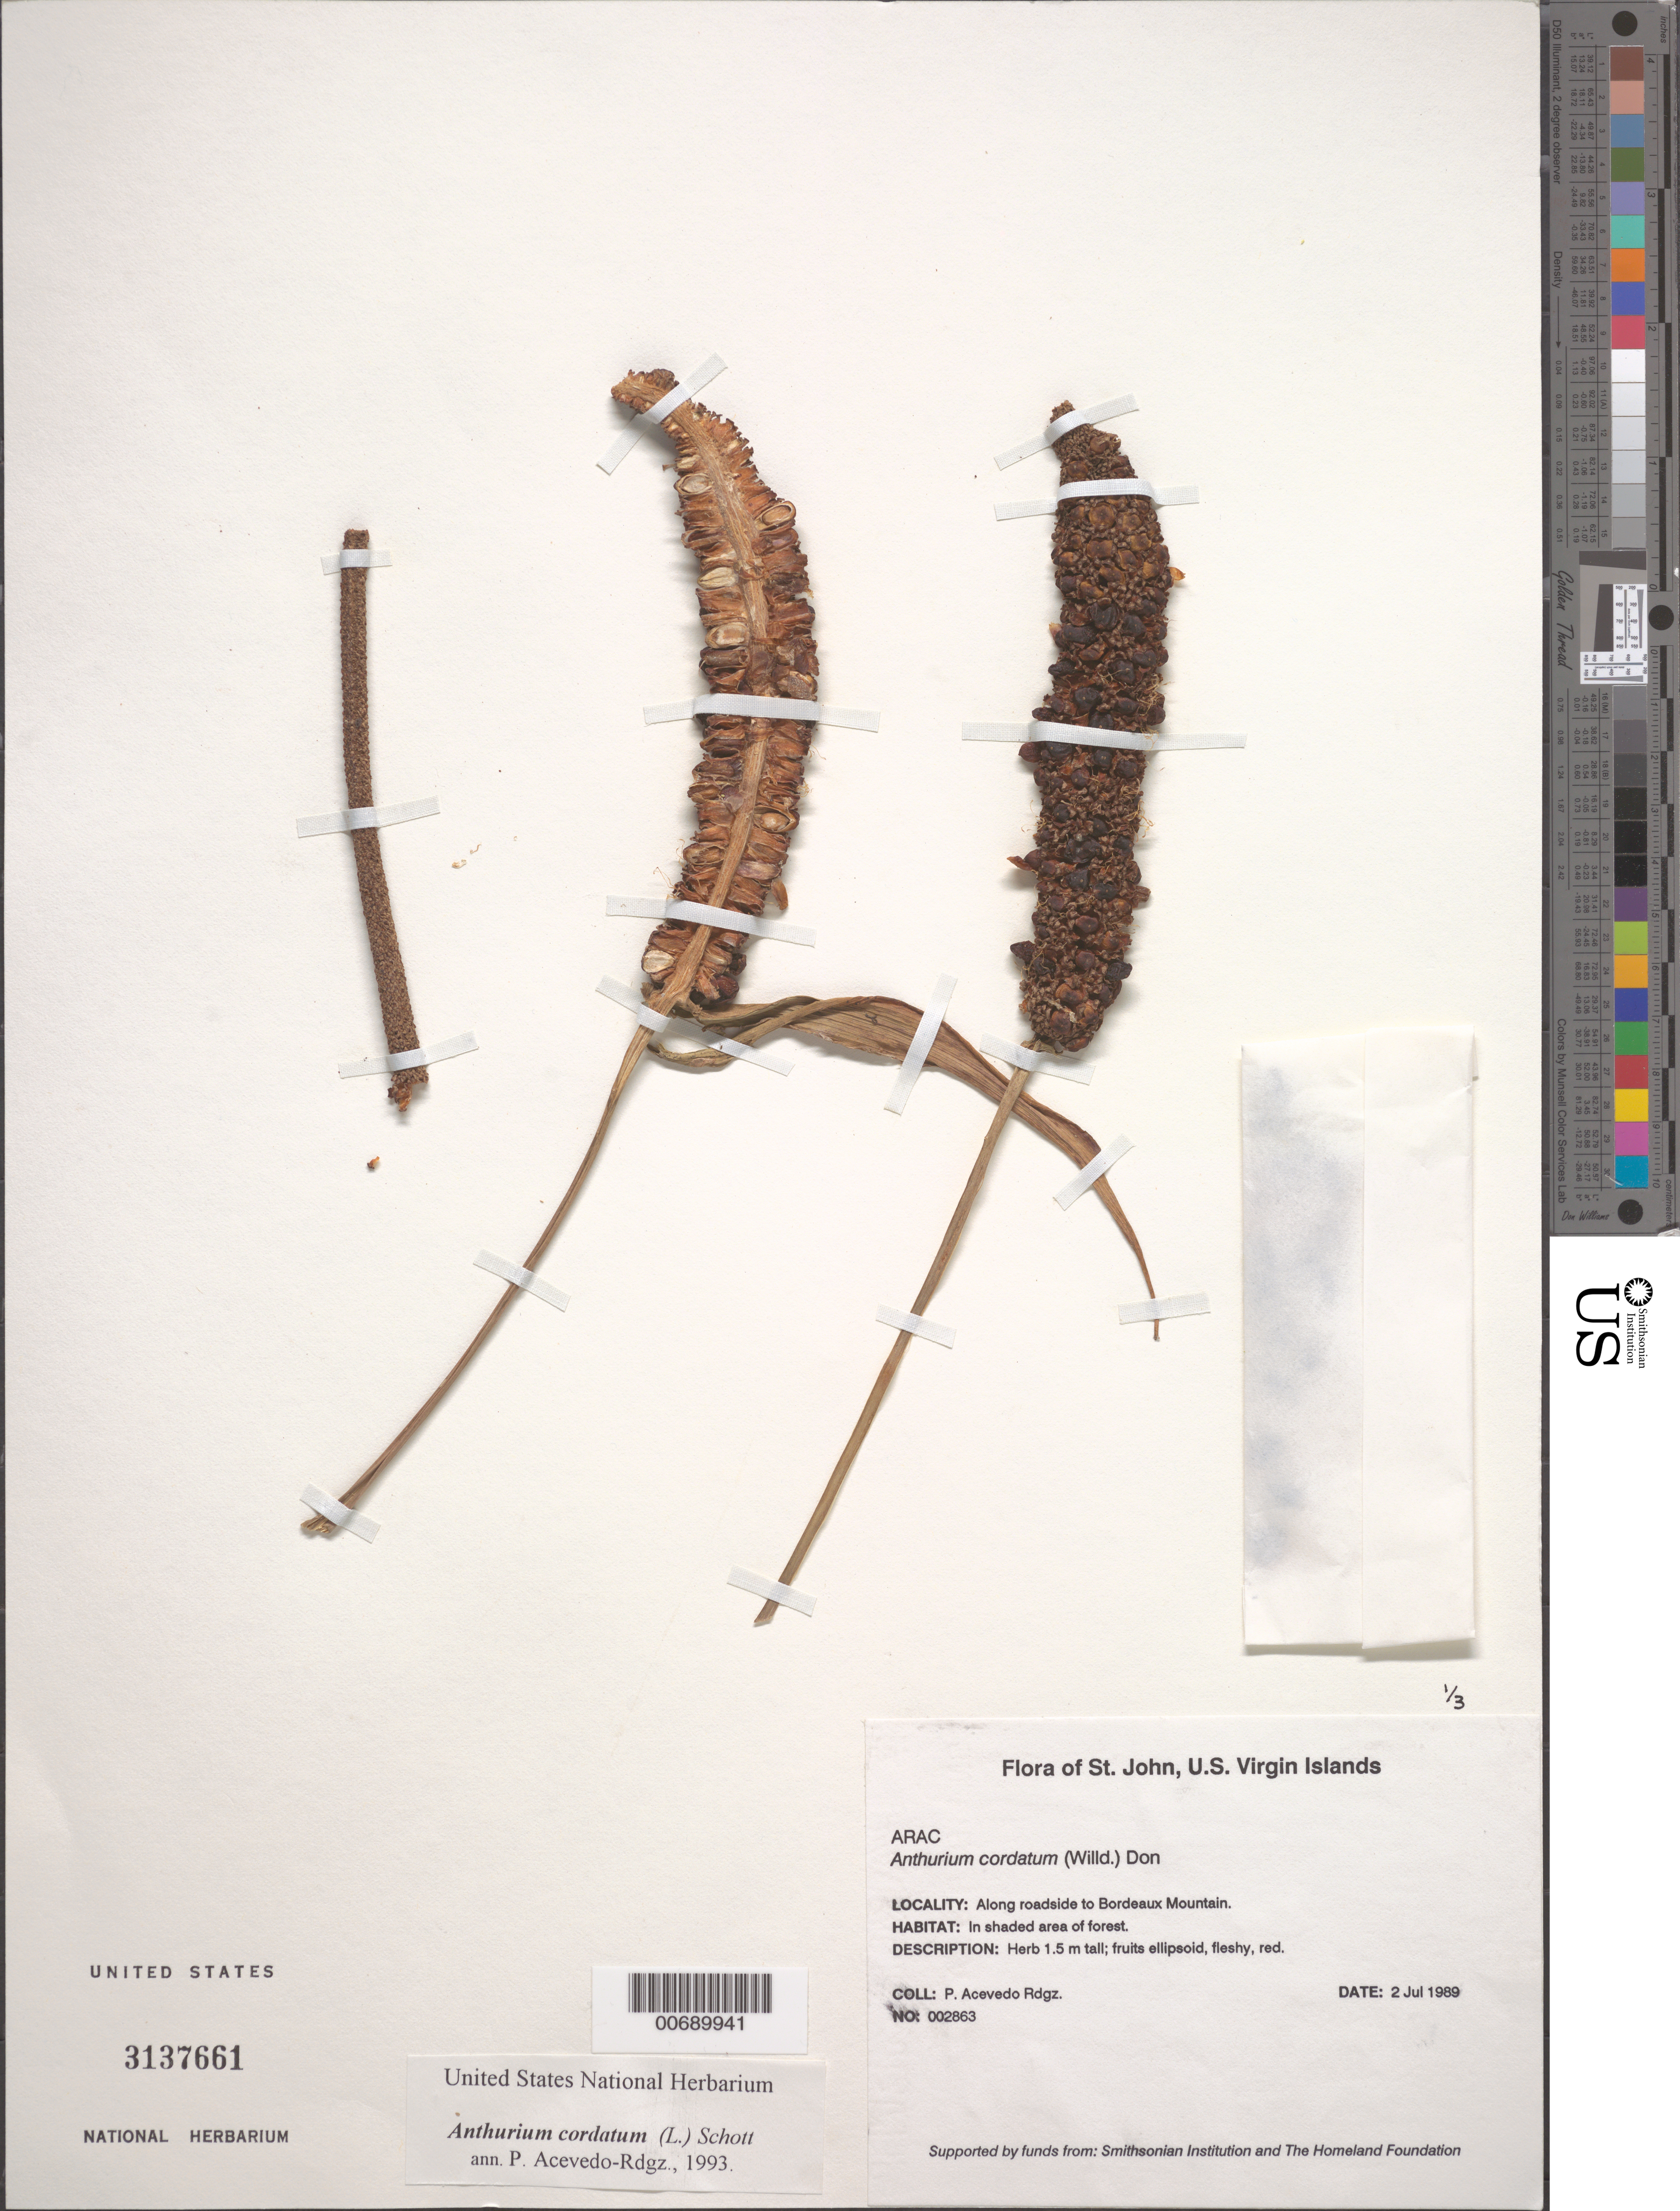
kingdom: Plantae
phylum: Tracheophyta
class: Liliopsida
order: Alismatales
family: Araceae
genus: Anthurium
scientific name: Anthurium cordatum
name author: (L.) Schott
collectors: P. Acevedo-Rodr.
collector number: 2863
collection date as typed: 02 Jul 1989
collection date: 1989-07-02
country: U.S. Virgin Islands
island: St. John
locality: Coral Bay Quarter; along roadside to Bordeaux Mountain.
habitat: In shaded area of forest.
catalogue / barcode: US 3137661